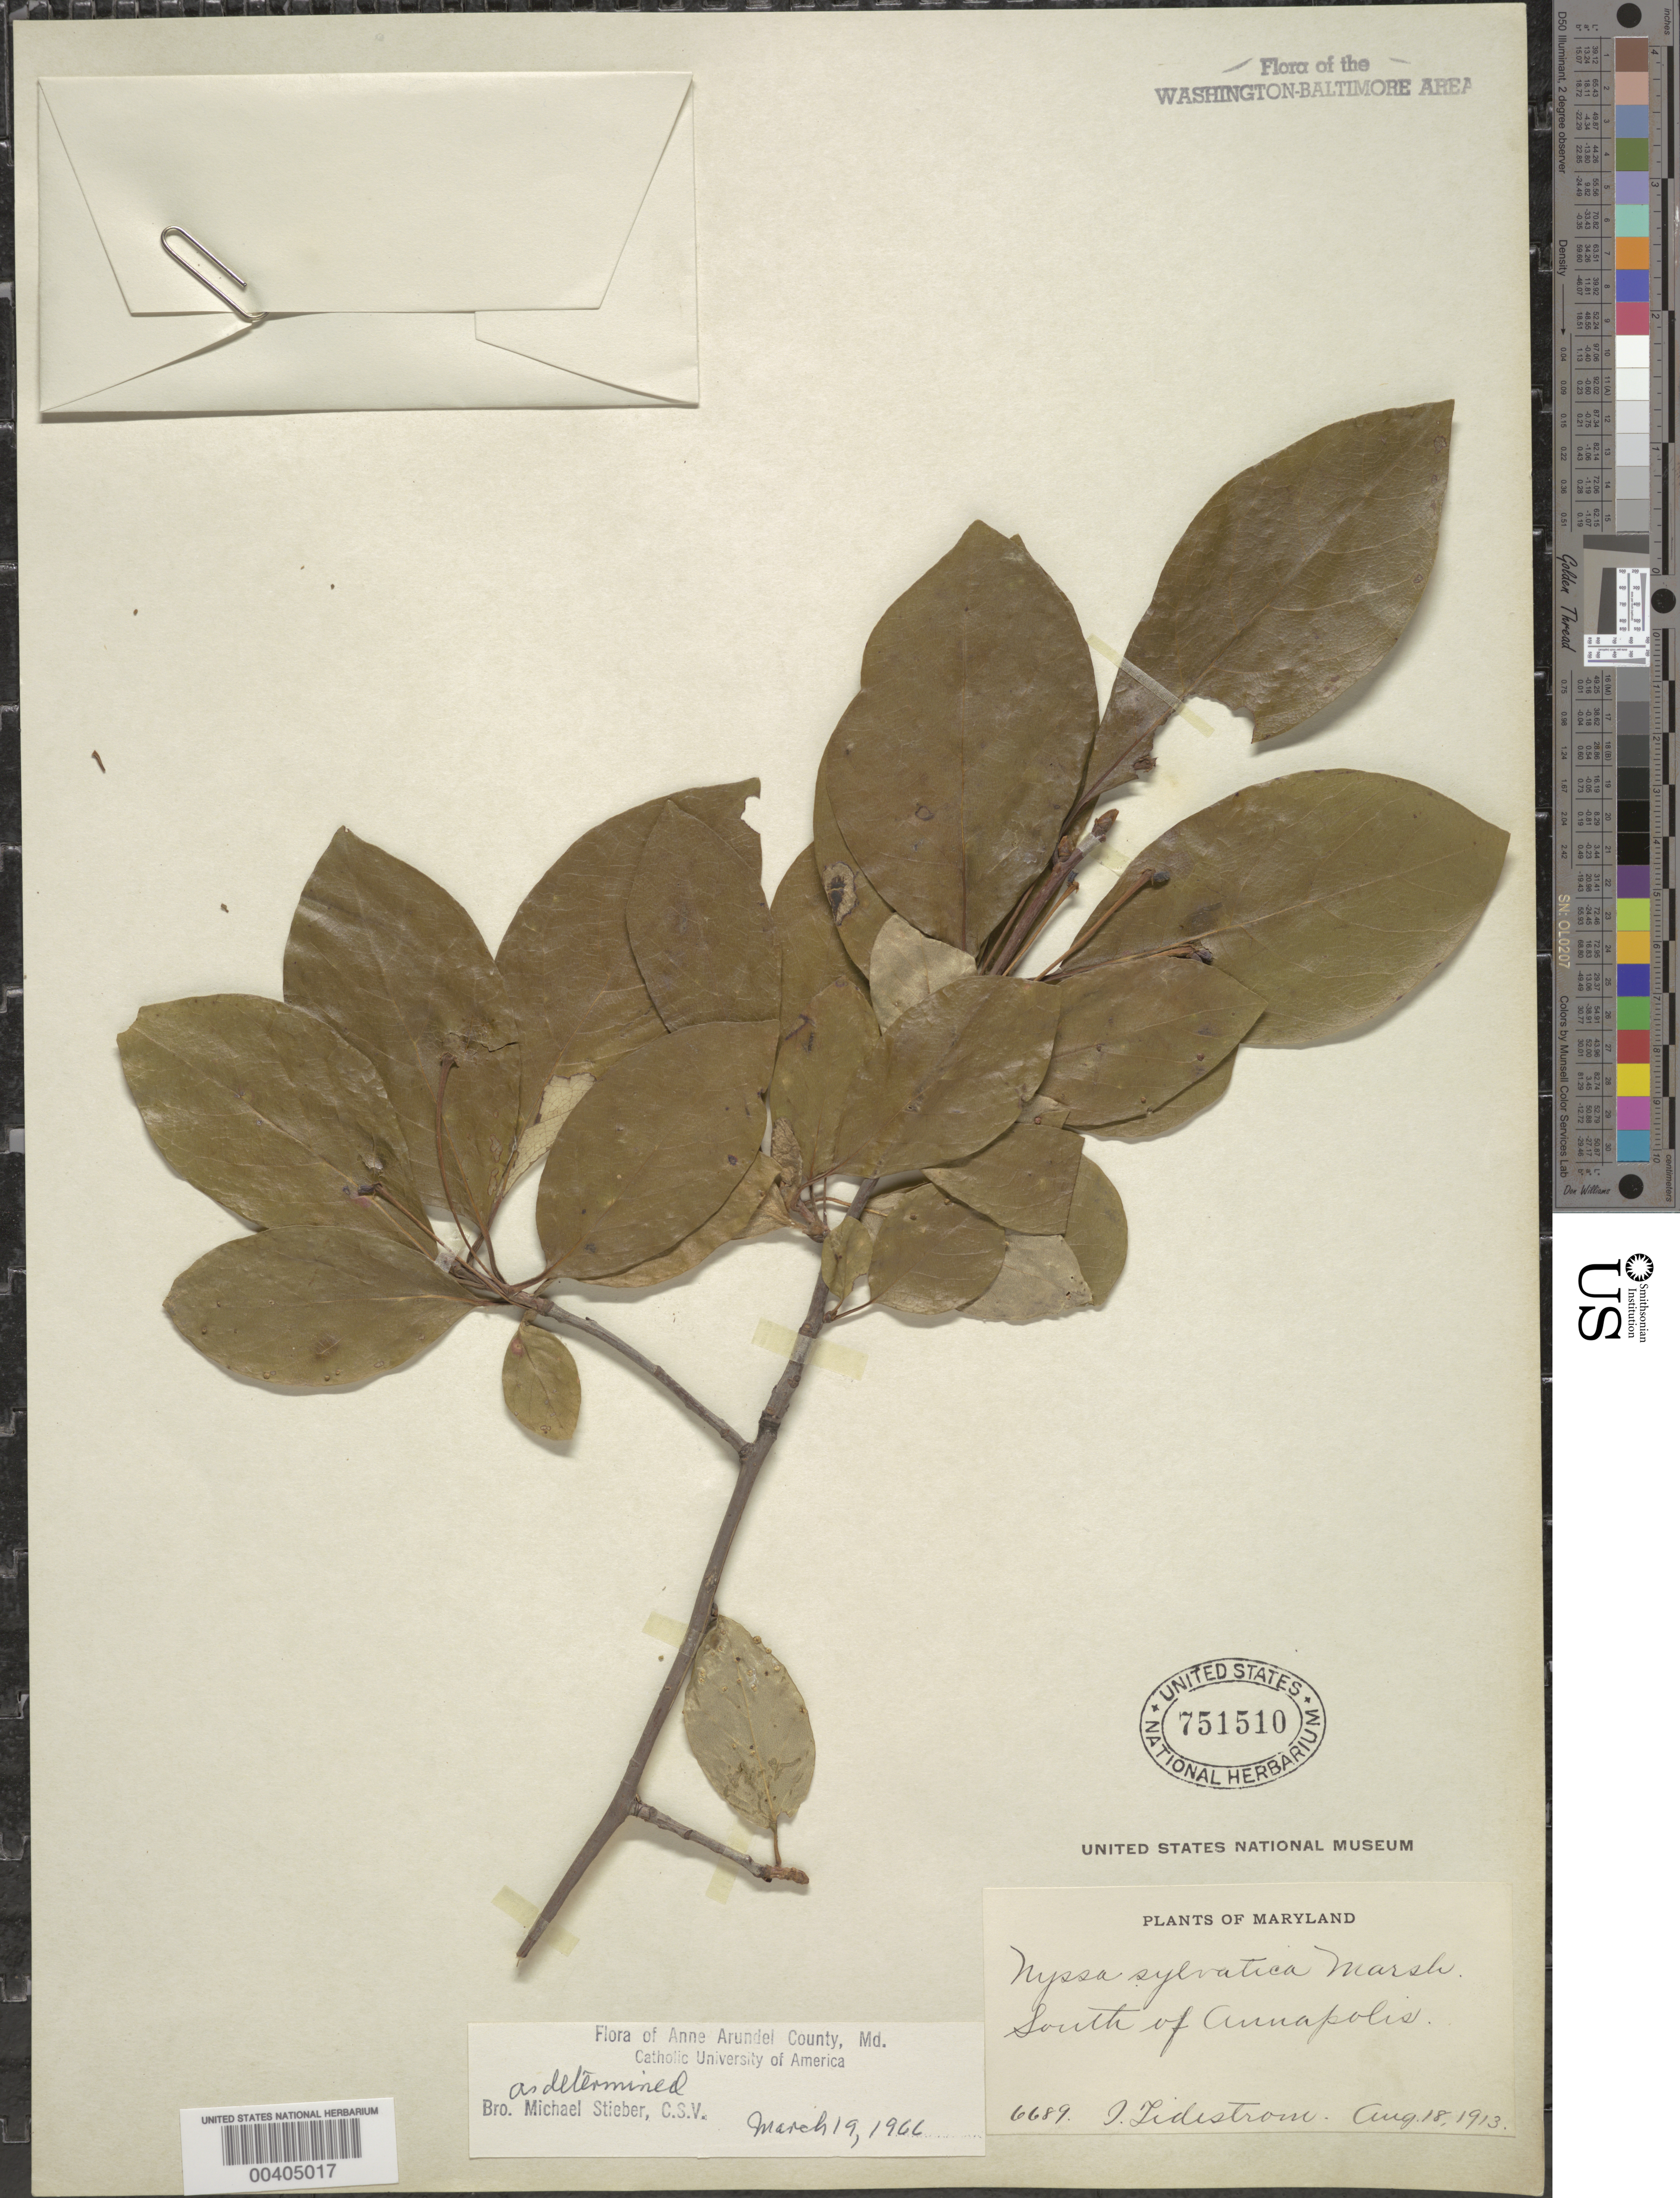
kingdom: Plantae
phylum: Tracheophyta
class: Magnoliopsida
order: Cornales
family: Nyssaceae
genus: Nyssa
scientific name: Nyssa sylvatica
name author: Marshall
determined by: Stieber, M. T.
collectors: I. F. Tidestrom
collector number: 6689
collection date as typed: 18 Aug 1913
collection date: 1913-08-18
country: United States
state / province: Maryland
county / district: Anne Arundel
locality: S of Annapolis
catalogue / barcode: US 751510